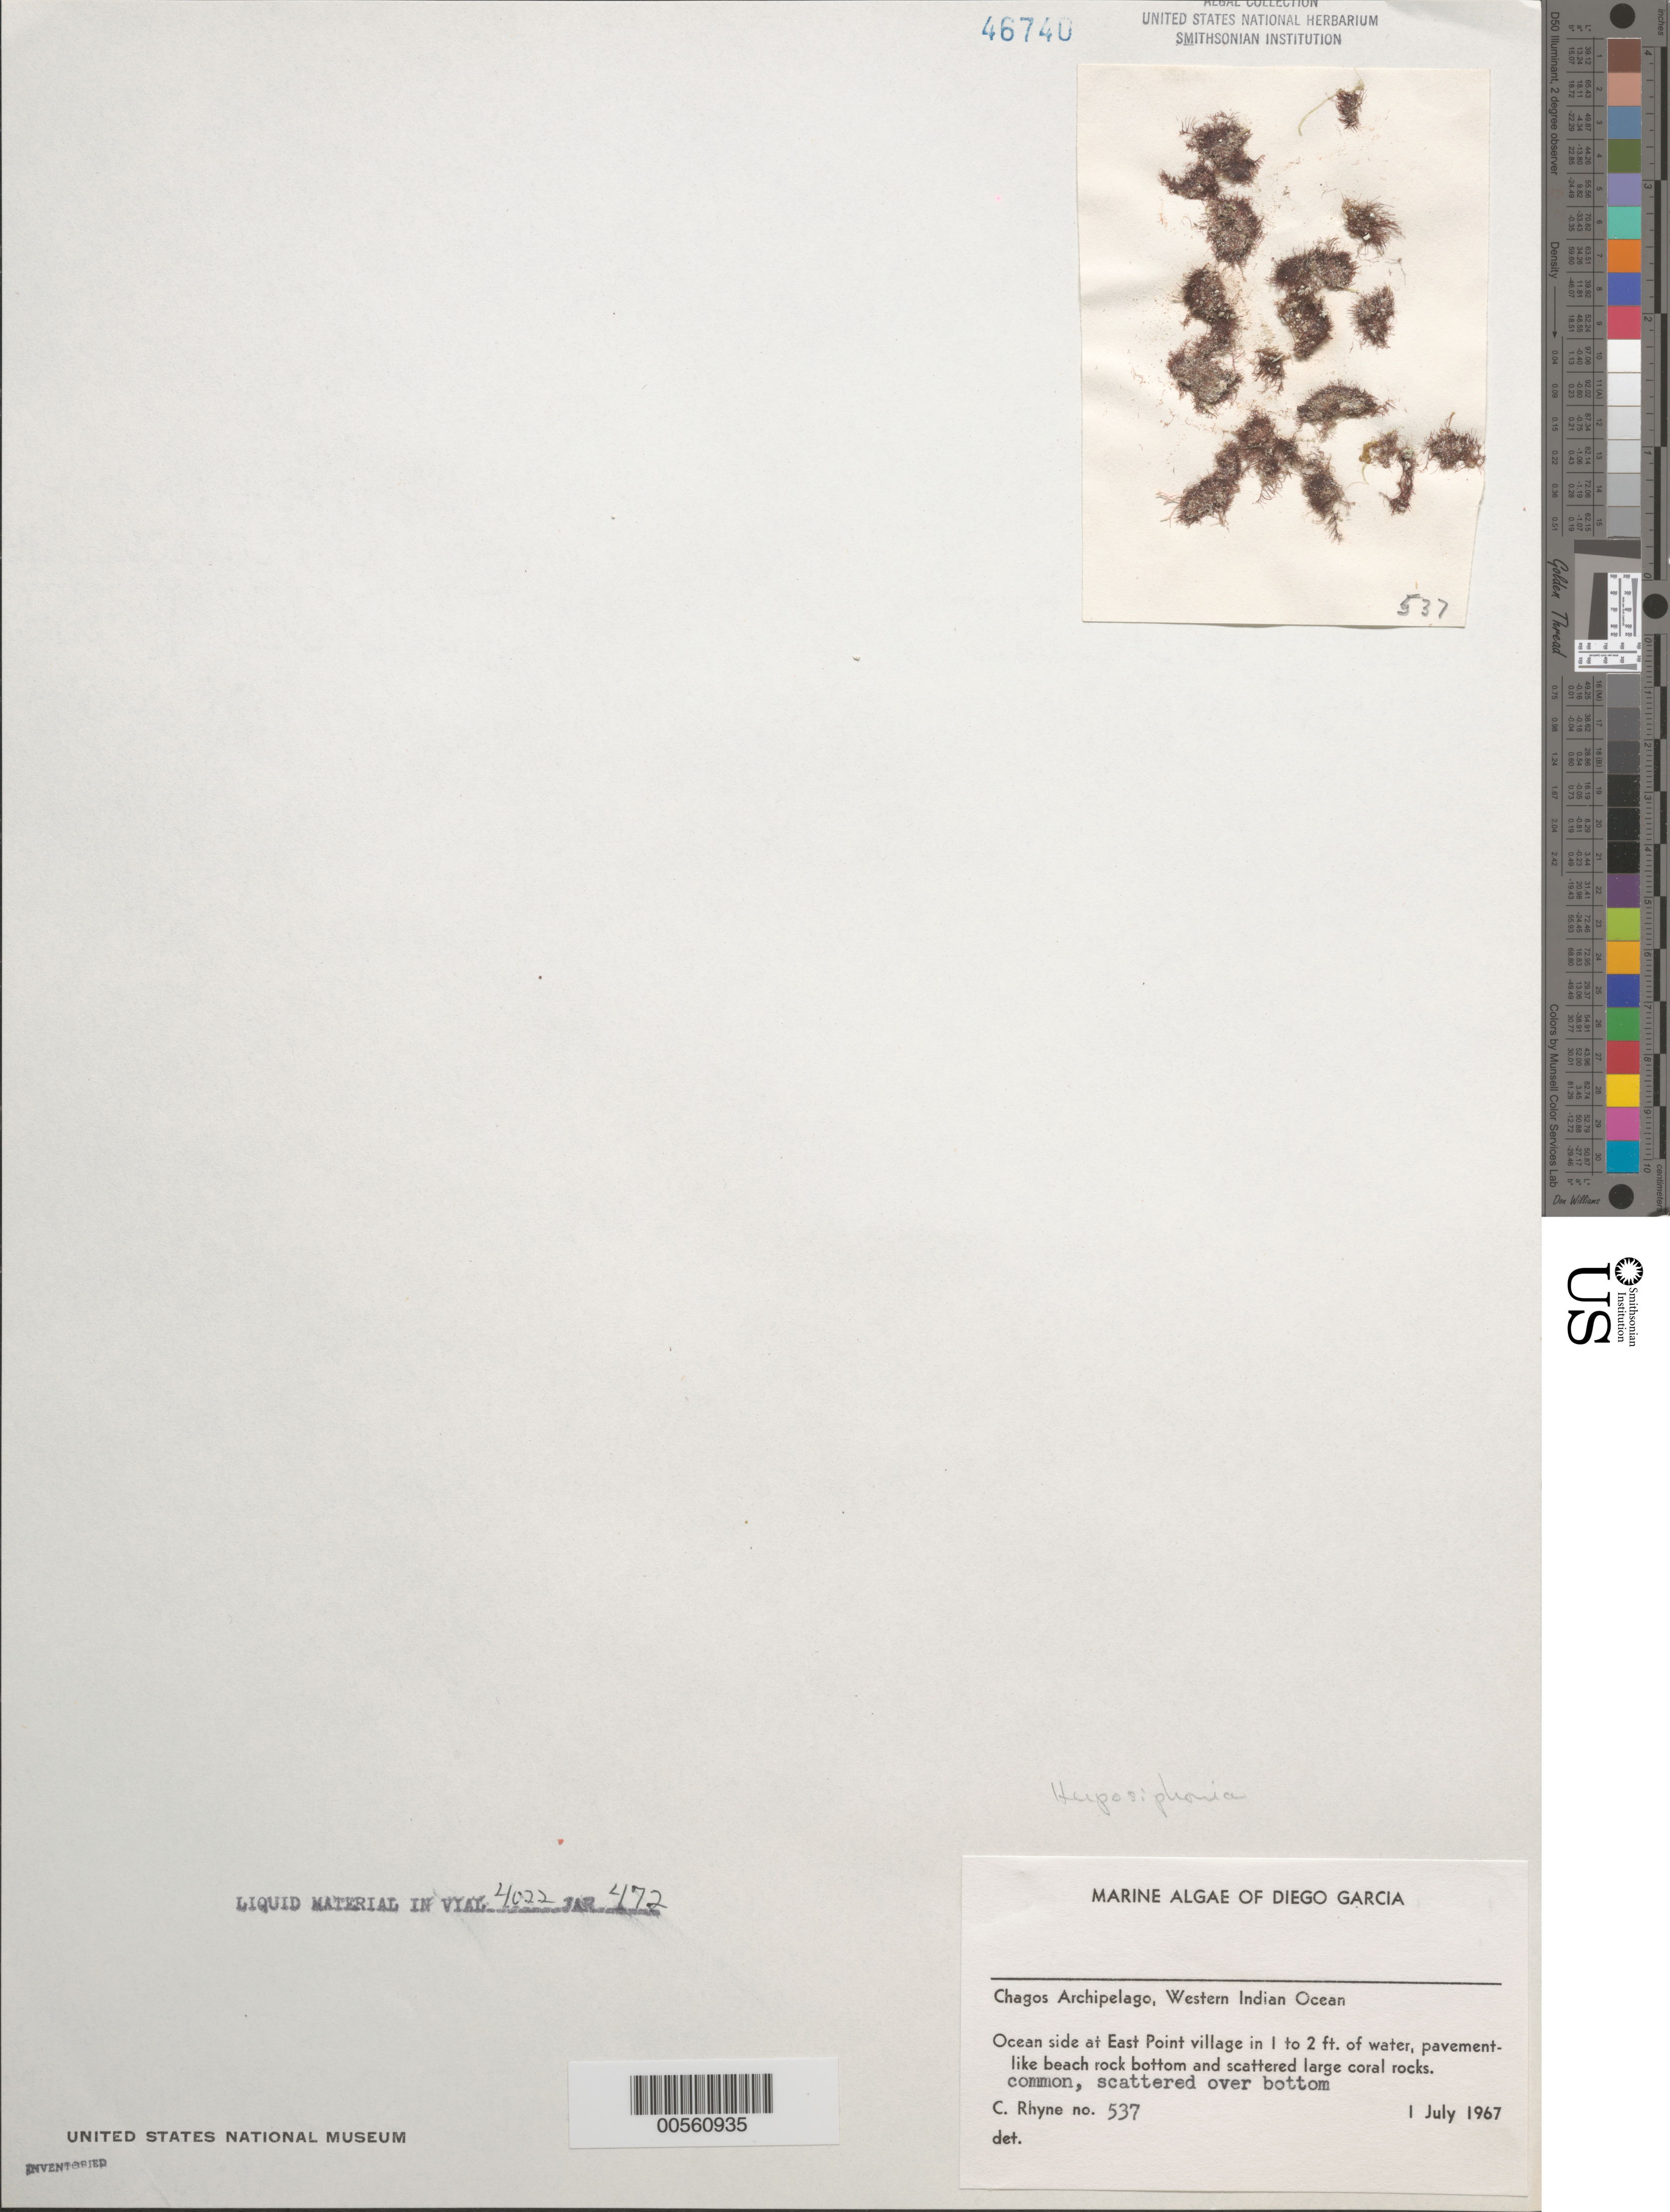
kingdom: Plantae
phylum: Rhodophyta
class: Florideophyceae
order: Ceramiales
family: Rhodomelaceae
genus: Herposiphonia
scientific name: Herposiphonia sp.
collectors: C. Rhyne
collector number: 537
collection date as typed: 01 Jul 1967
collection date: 1967-07-01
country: British Indian Ocean Territory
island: Diego Garcia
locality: East Point Village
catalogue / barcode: US 46740